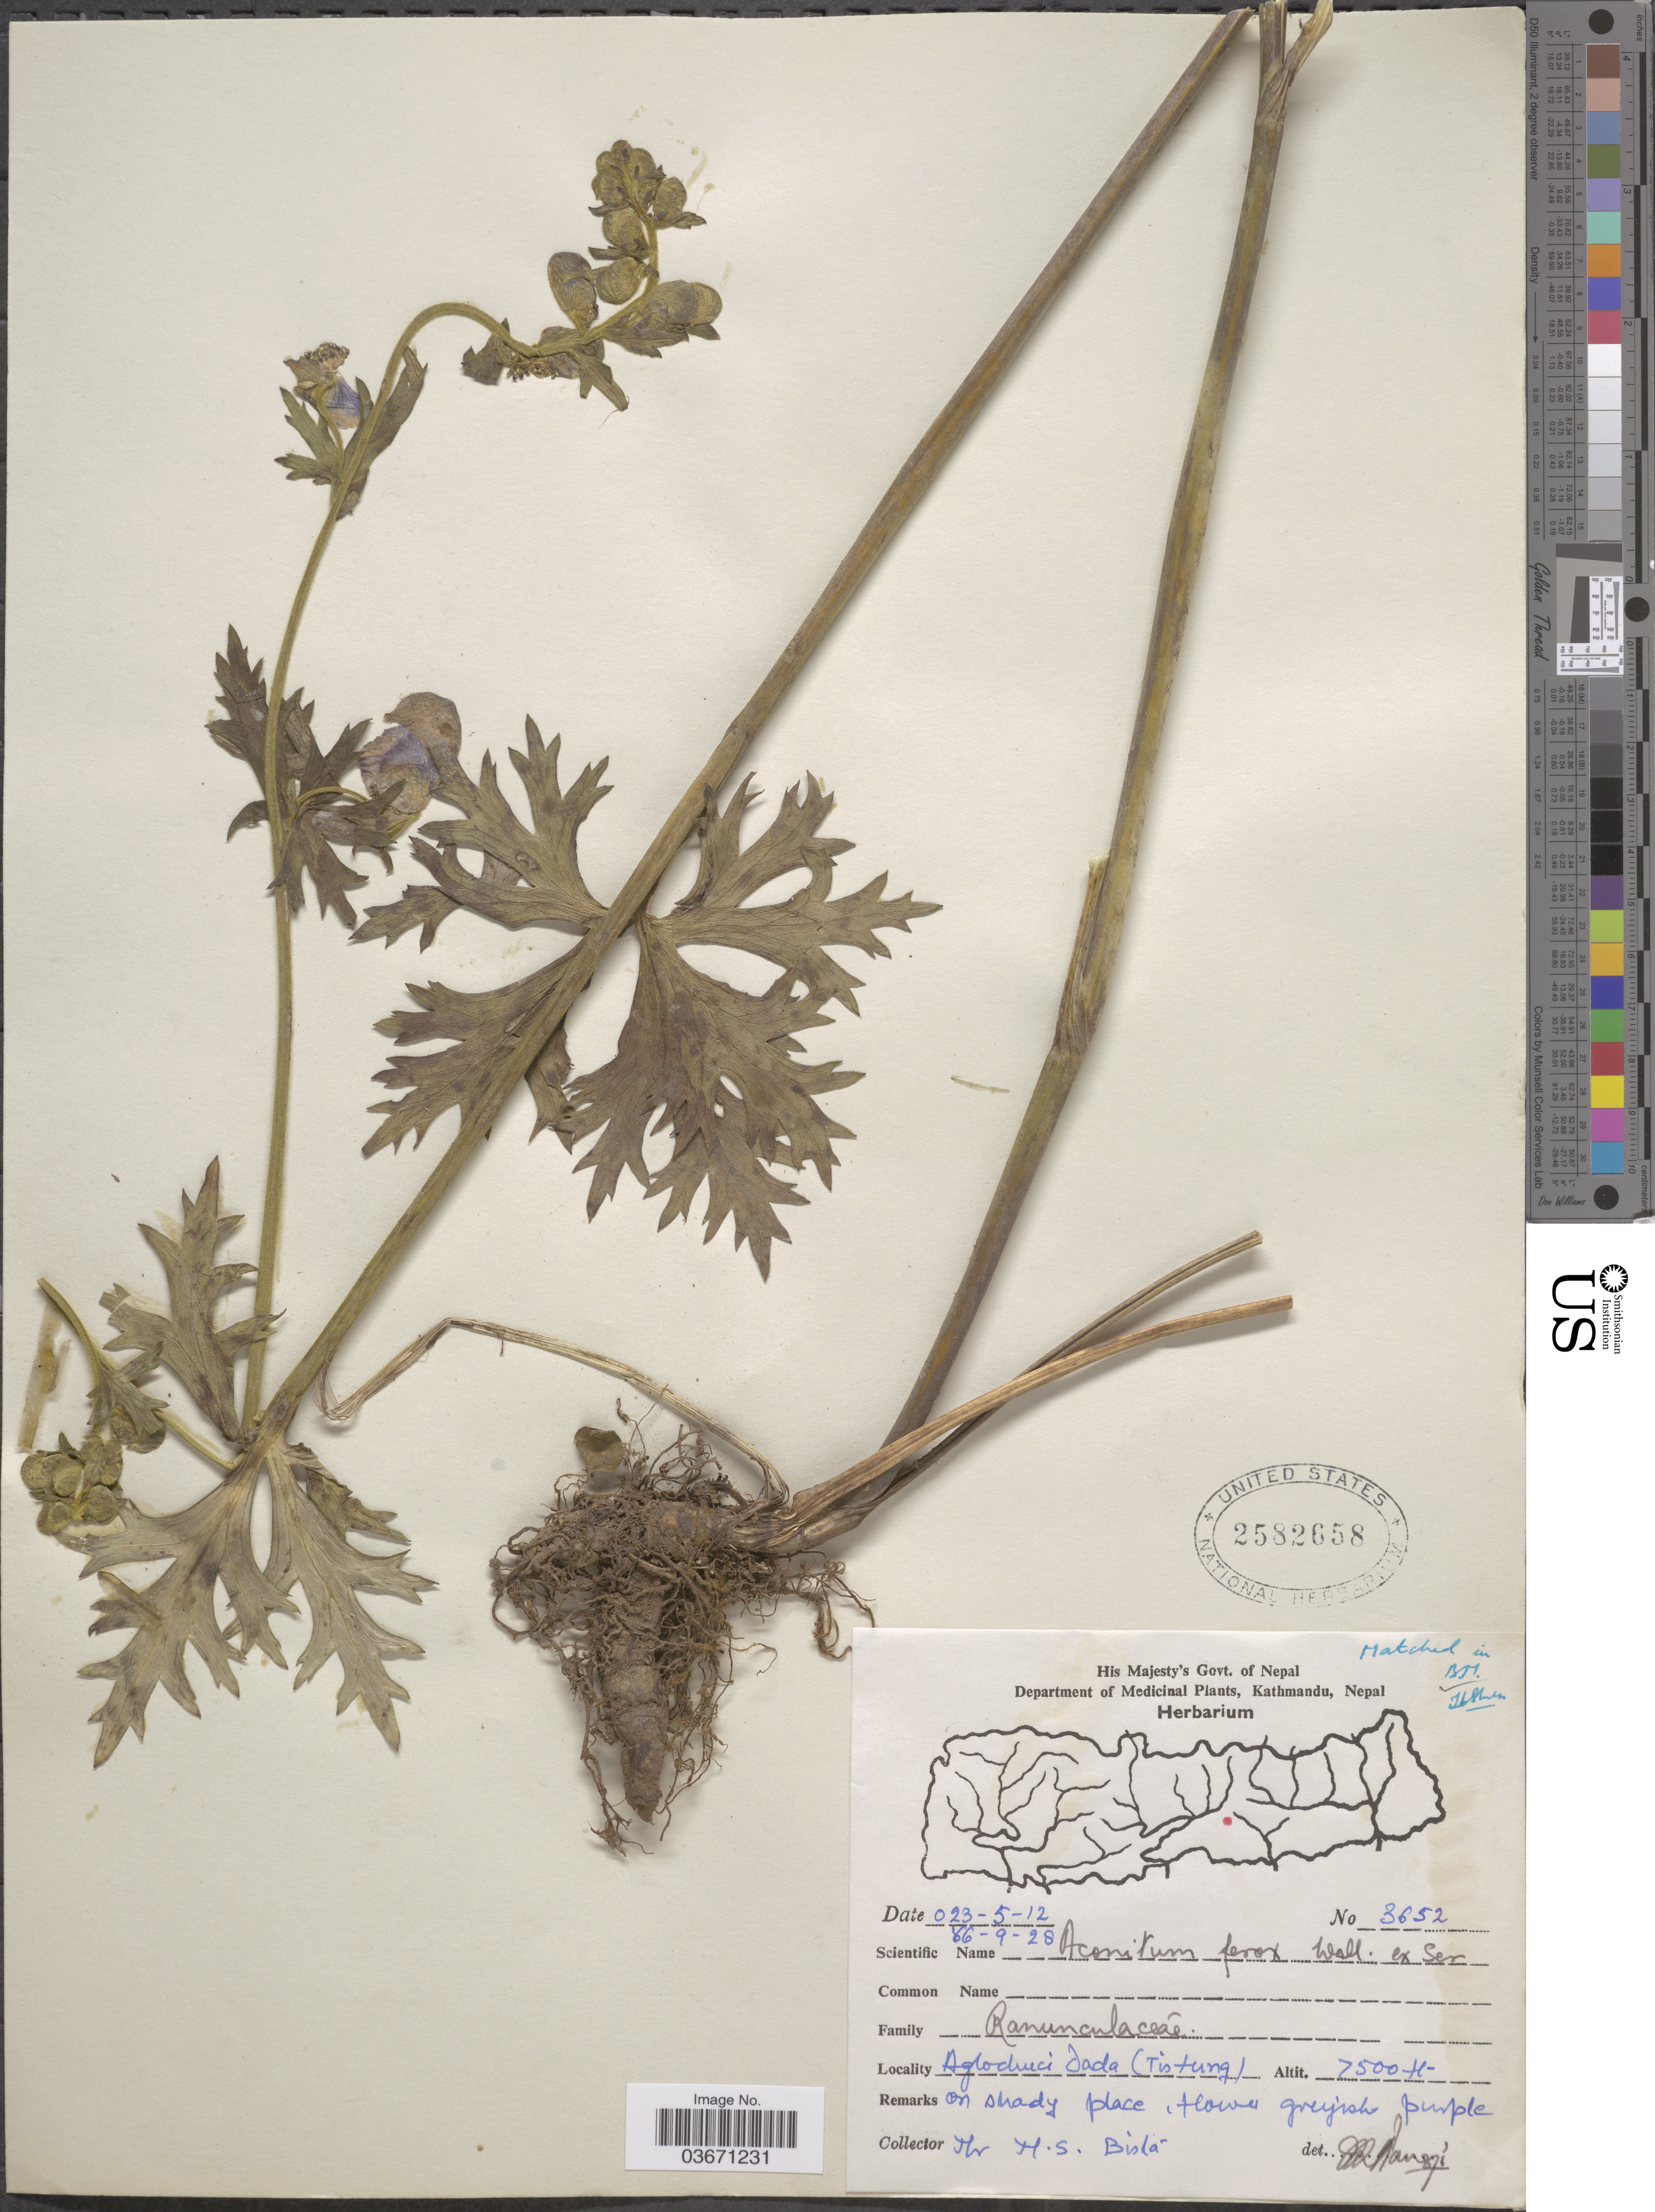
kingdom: Plantae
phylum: Tracheophyta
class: Magnoliopsida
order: Ranunculales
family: Ranunculaceae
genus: Aconitum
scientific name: Aconitum ferox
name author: Wall. ex Ser.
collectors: M. Bista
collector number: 3652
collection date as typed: Transcribed d/m/y: 28/9/66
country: Nepal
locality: Aglodruci [interpreted] dada (Tistung).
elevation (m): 2286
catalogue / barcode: US 2582658